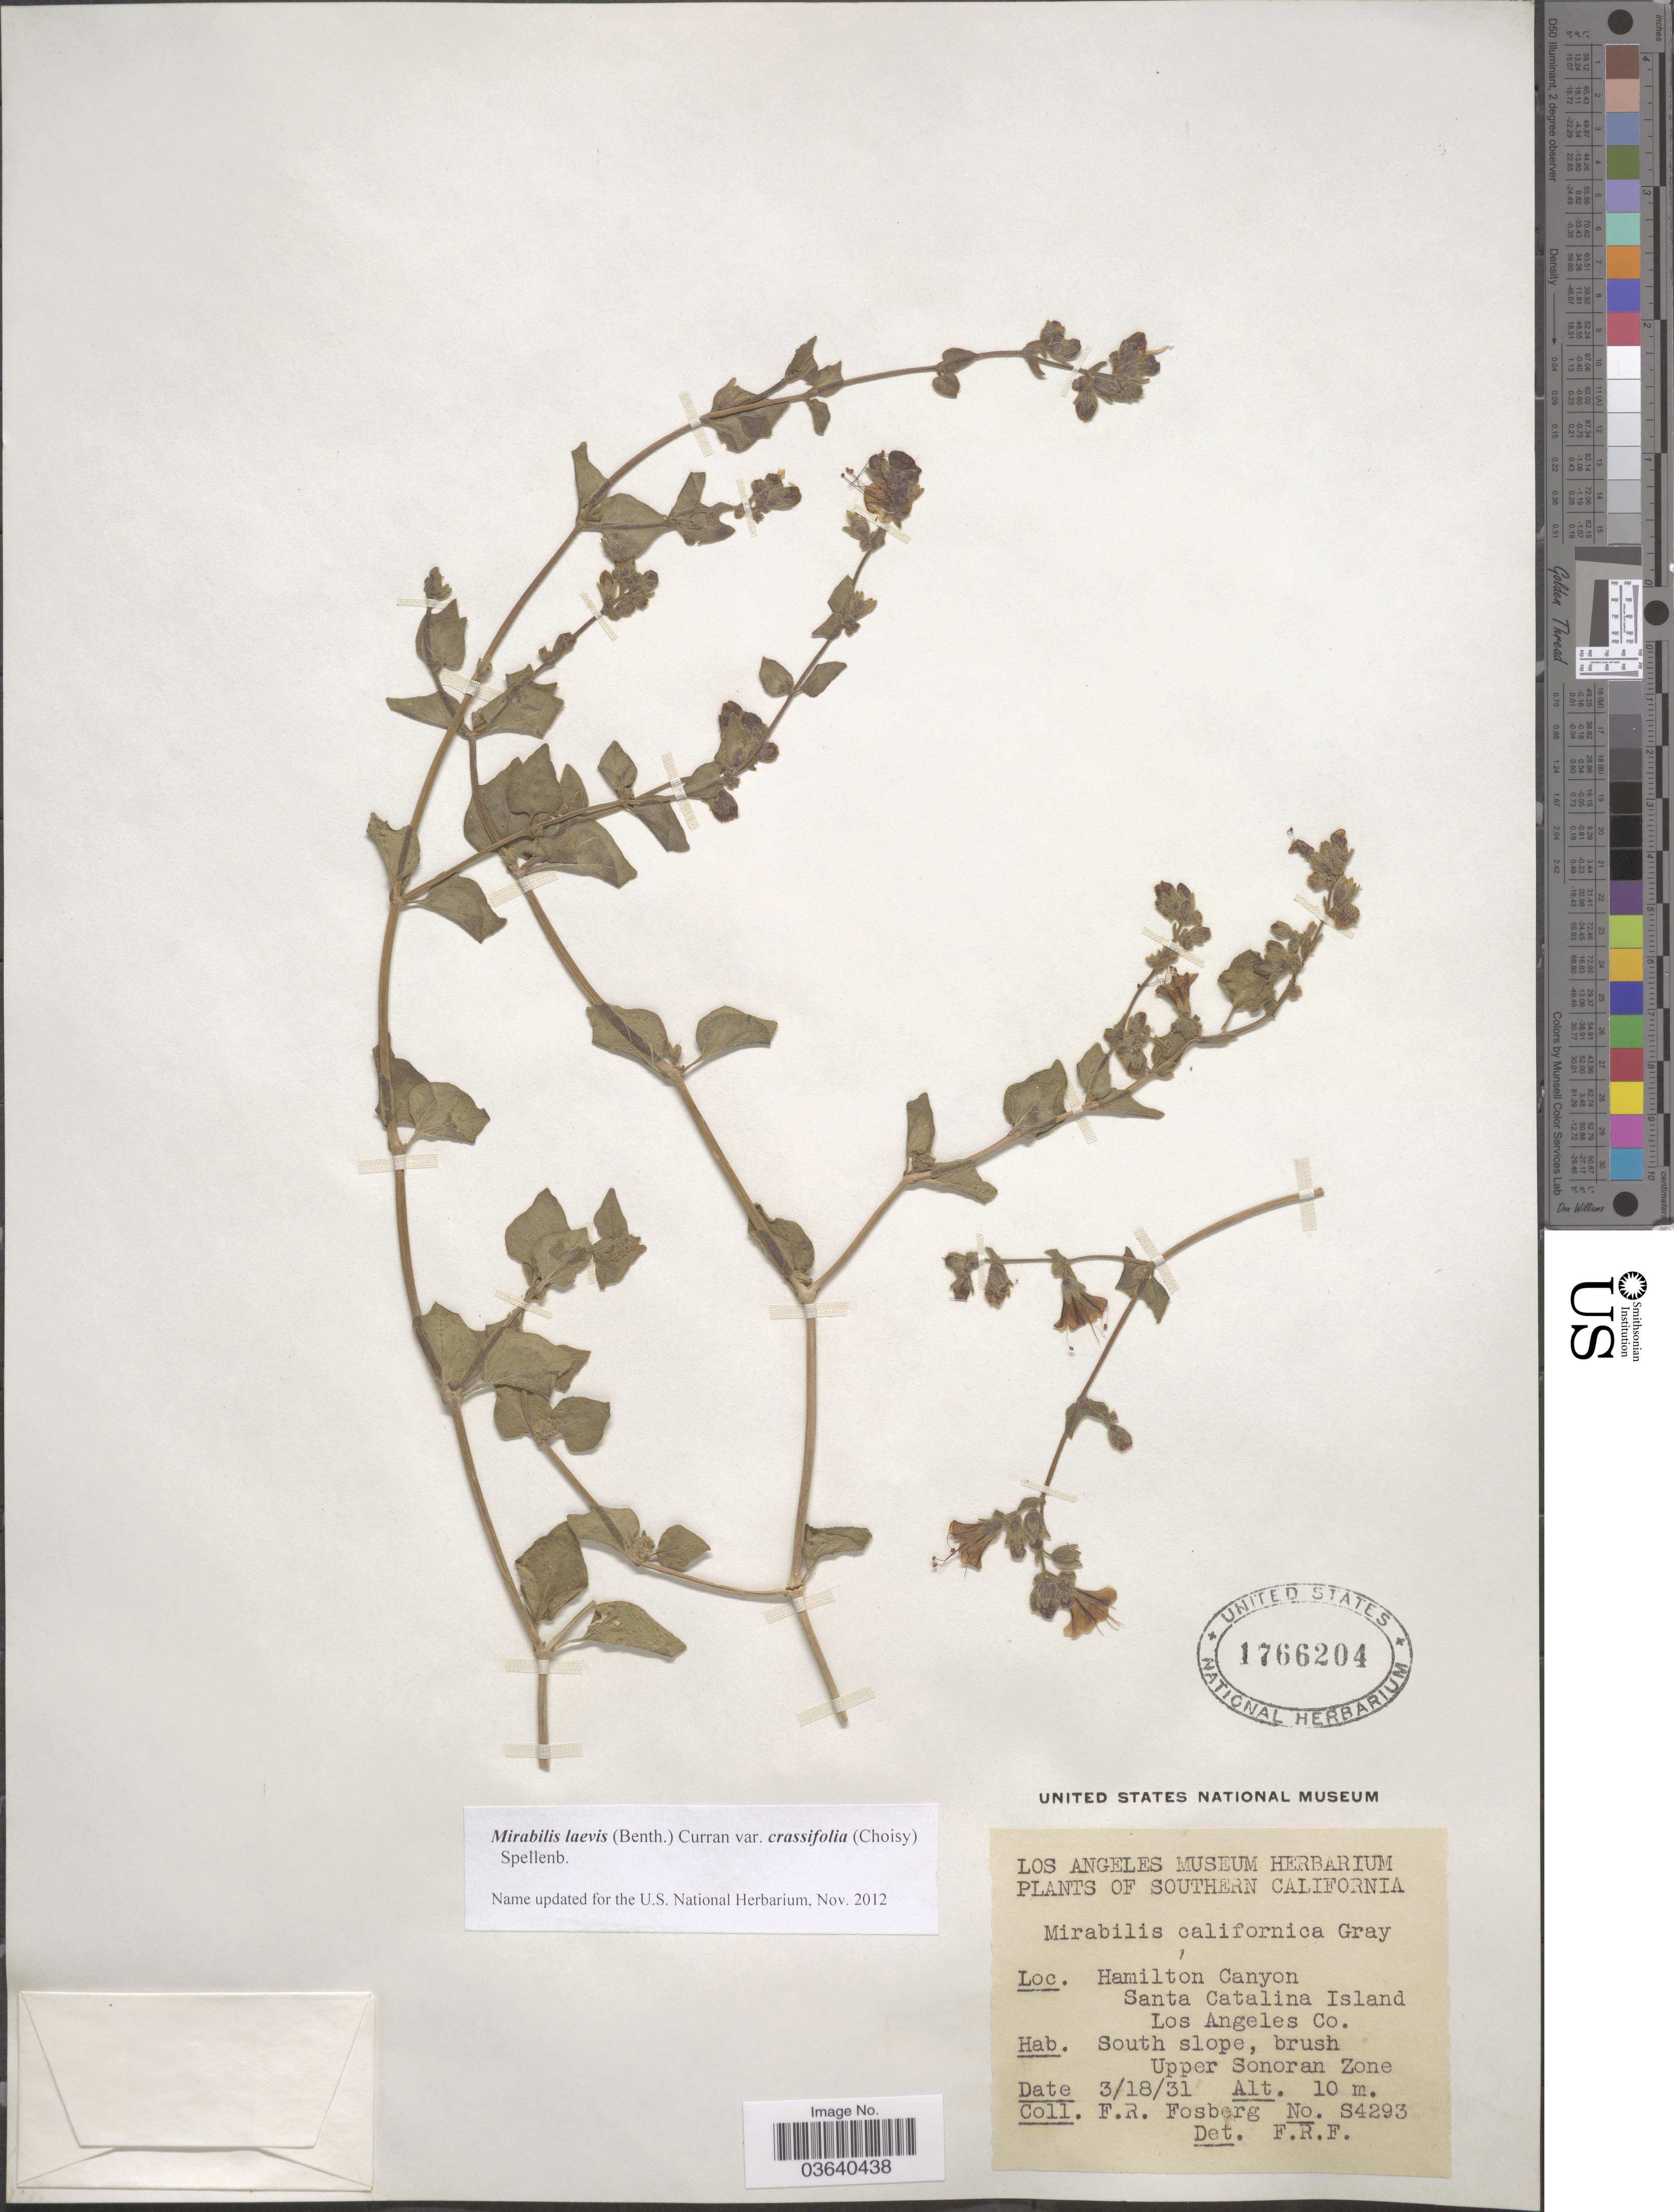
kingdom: Plantae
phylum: Tracheophyta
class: Magnoliopsida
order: Caryophyllales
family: Nyctaginaceae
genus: Mirabilis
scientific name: Mirabilis laevis var. crassifolia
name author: (Choisy) Spellenb.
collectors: F. R. Fosberg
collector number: S4293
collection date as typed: Transcribed d/m/y: 18/3/31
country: United States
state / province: California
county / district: Los Angeles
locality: Southern California. Hamilton Canyon. Santa Catalina Island. Los Angeles Co. South slope, brush Upper Sonoran Zone.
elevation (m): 10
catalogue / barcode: US 1766204